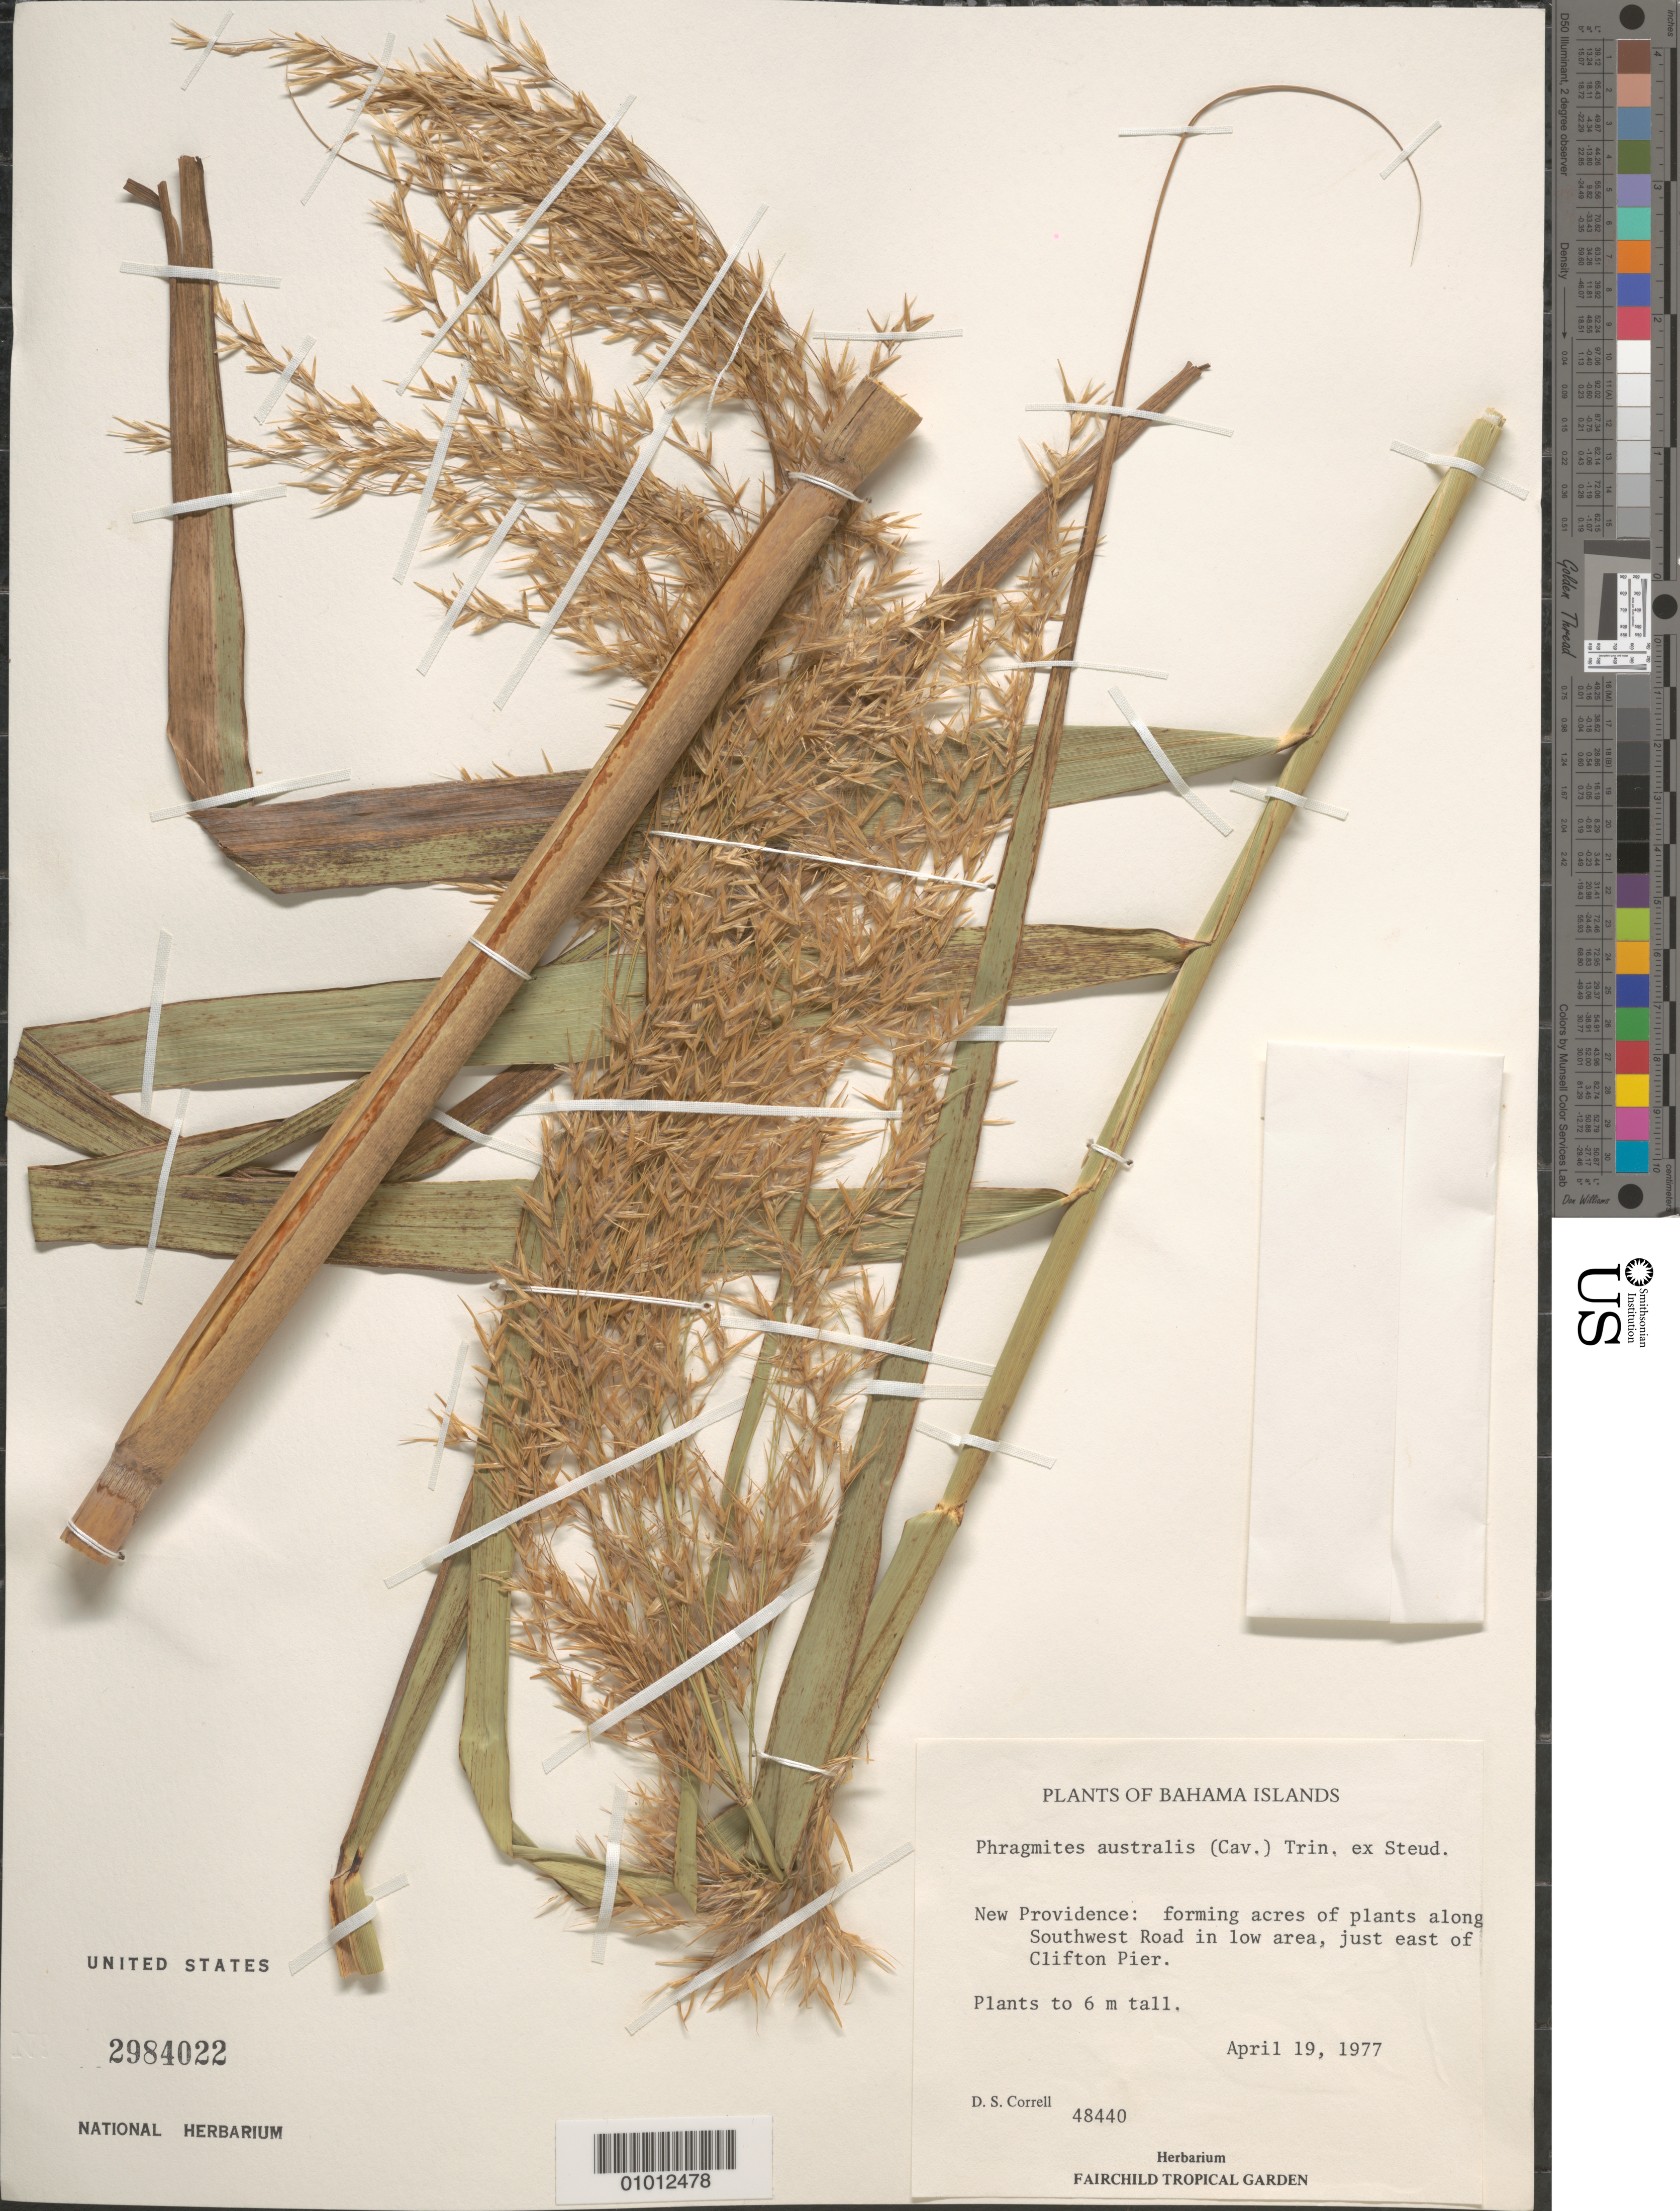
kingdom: Plantae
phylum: Tracheophyta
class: Liliopsida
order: Poales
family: Poaceae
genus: Phragmites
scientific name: Phragmites australis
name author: (Cav.) Trin. ex Steud.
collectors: D. S. Correll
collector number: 48440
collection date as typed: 19 Apr 1977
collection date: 1977-04-19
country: Bahamas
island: New Providence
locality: Along SW Road in low area, just E of Clifton Pier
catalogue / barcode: US 2984022